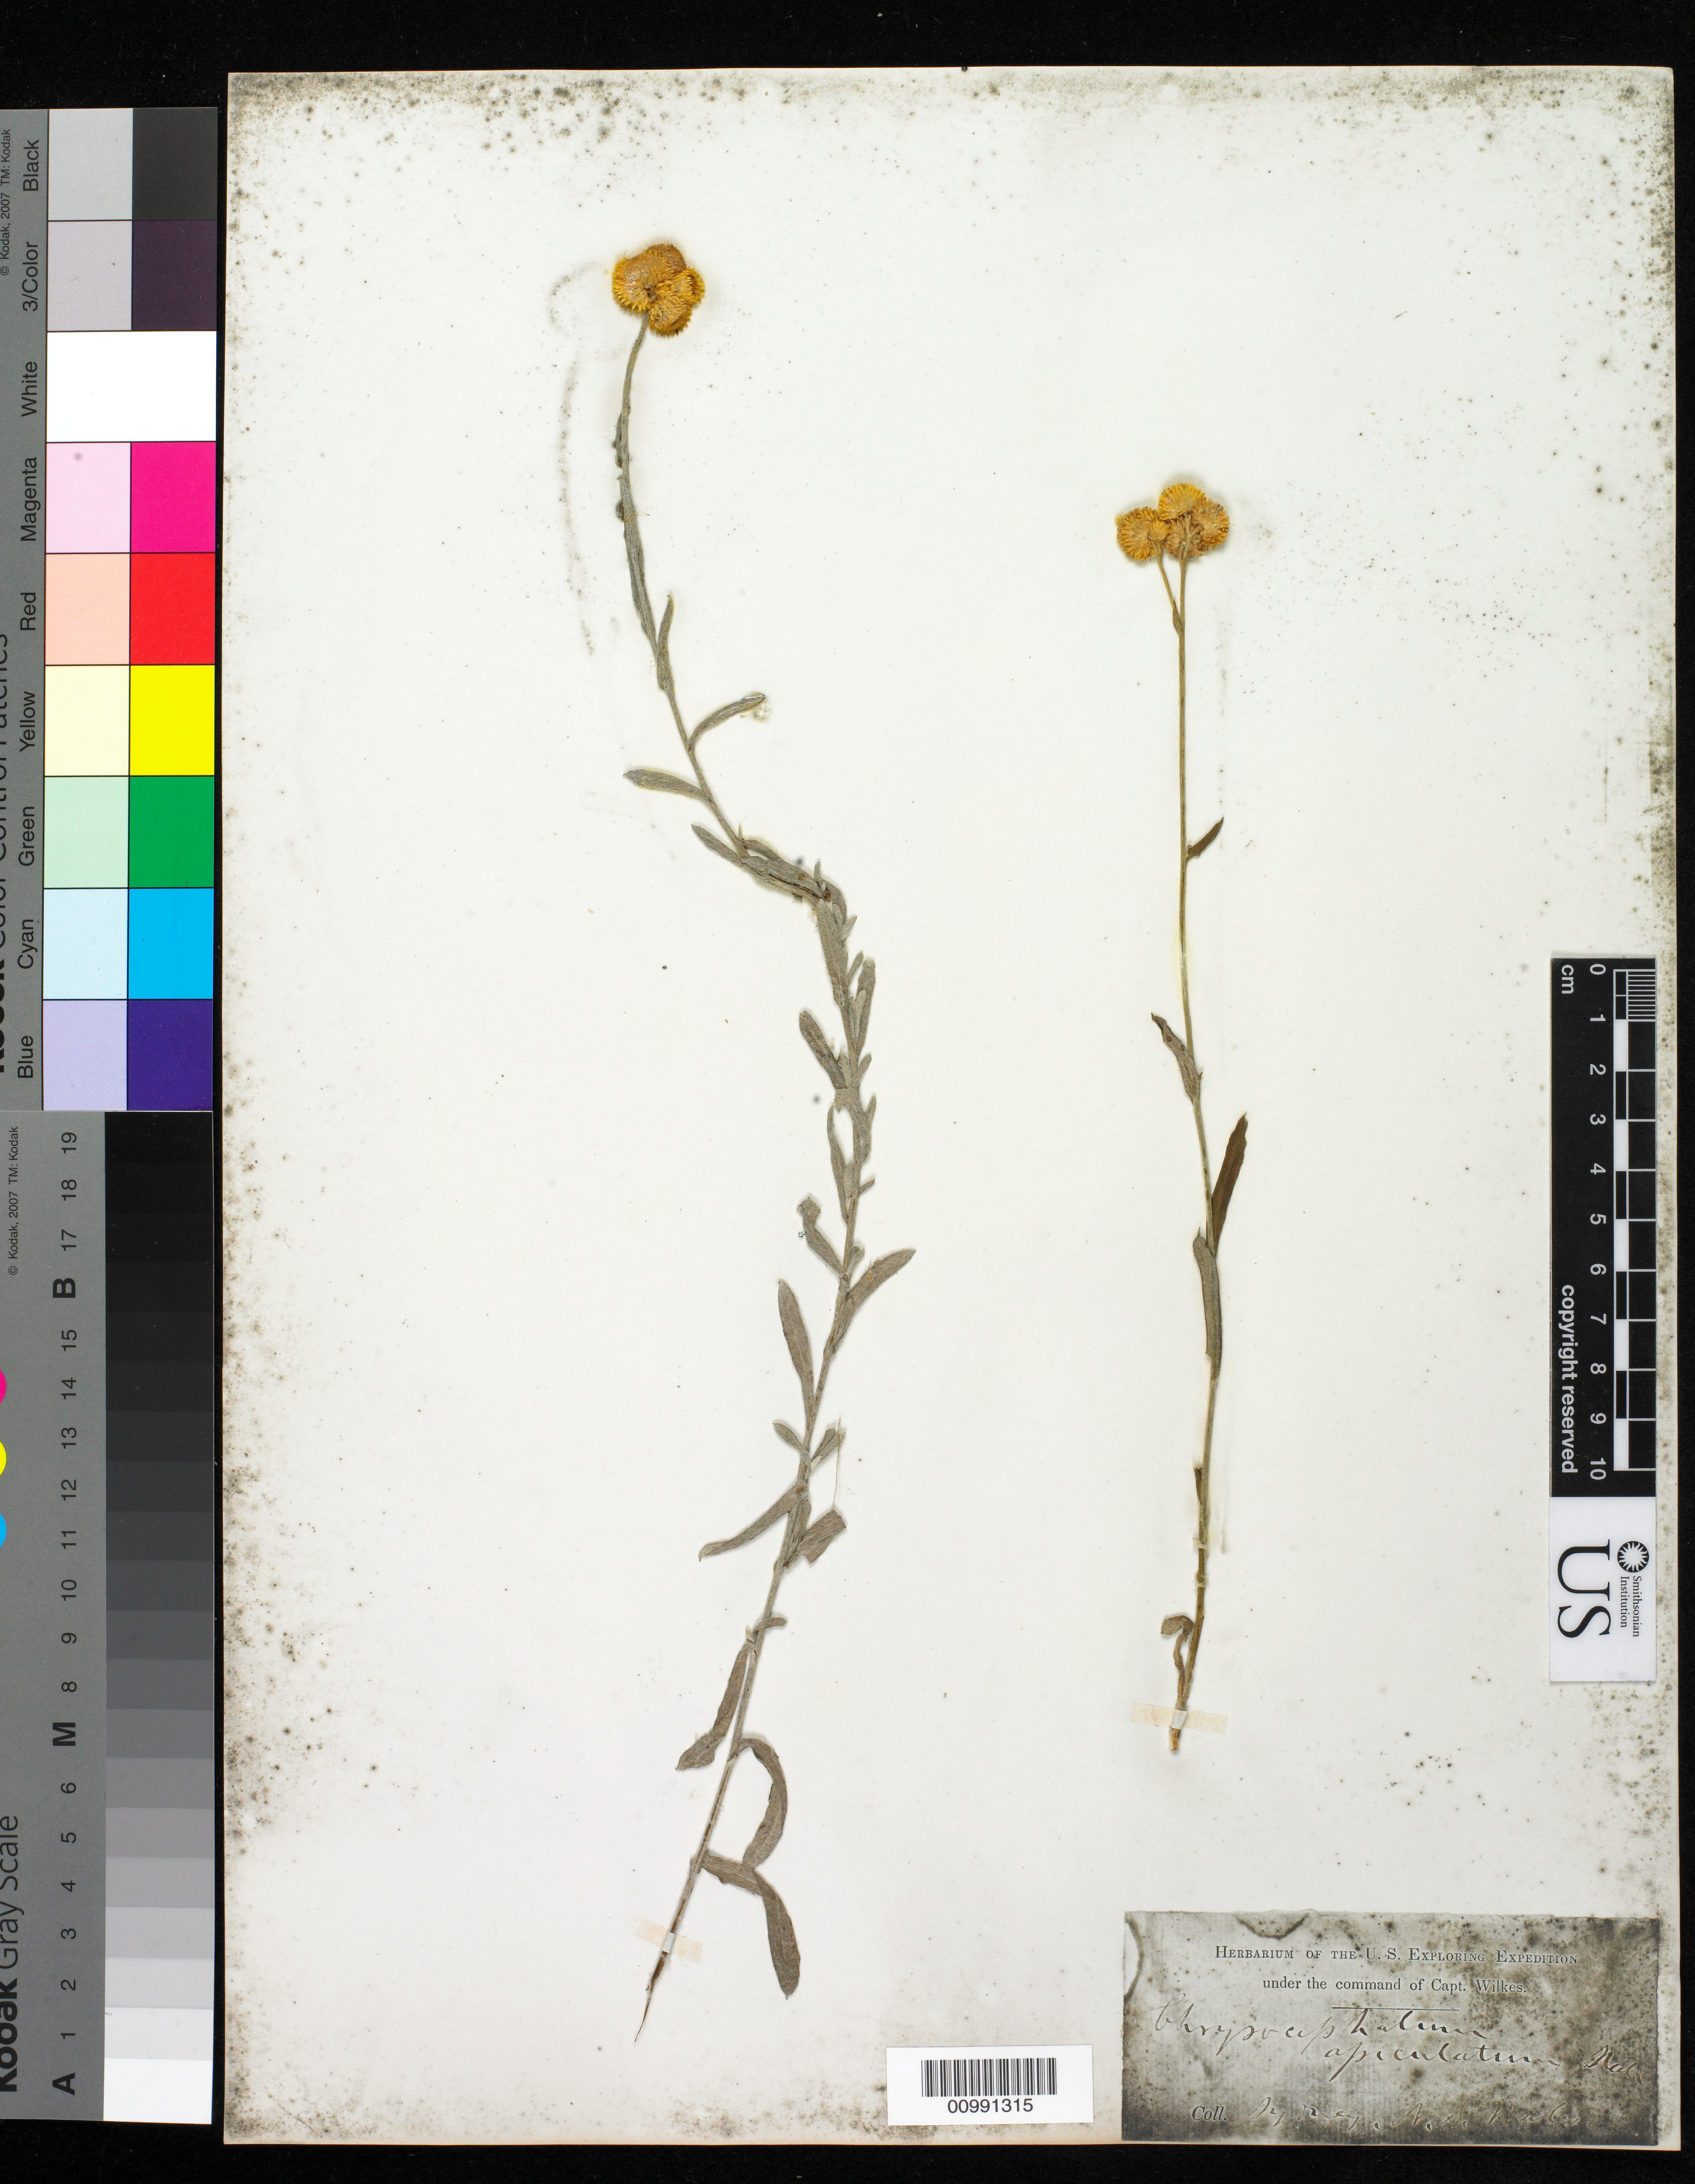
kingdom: Plantae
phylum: Tracheophyta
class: Magnoliopsida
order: Asterales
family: Asteraceae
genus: Helichrysum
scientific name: Helichrysum apiculatum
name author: (Labill.) D. Don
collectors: Wilkes Explor. Exped.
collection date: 1838/1842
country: Australia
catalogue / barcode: US 98542